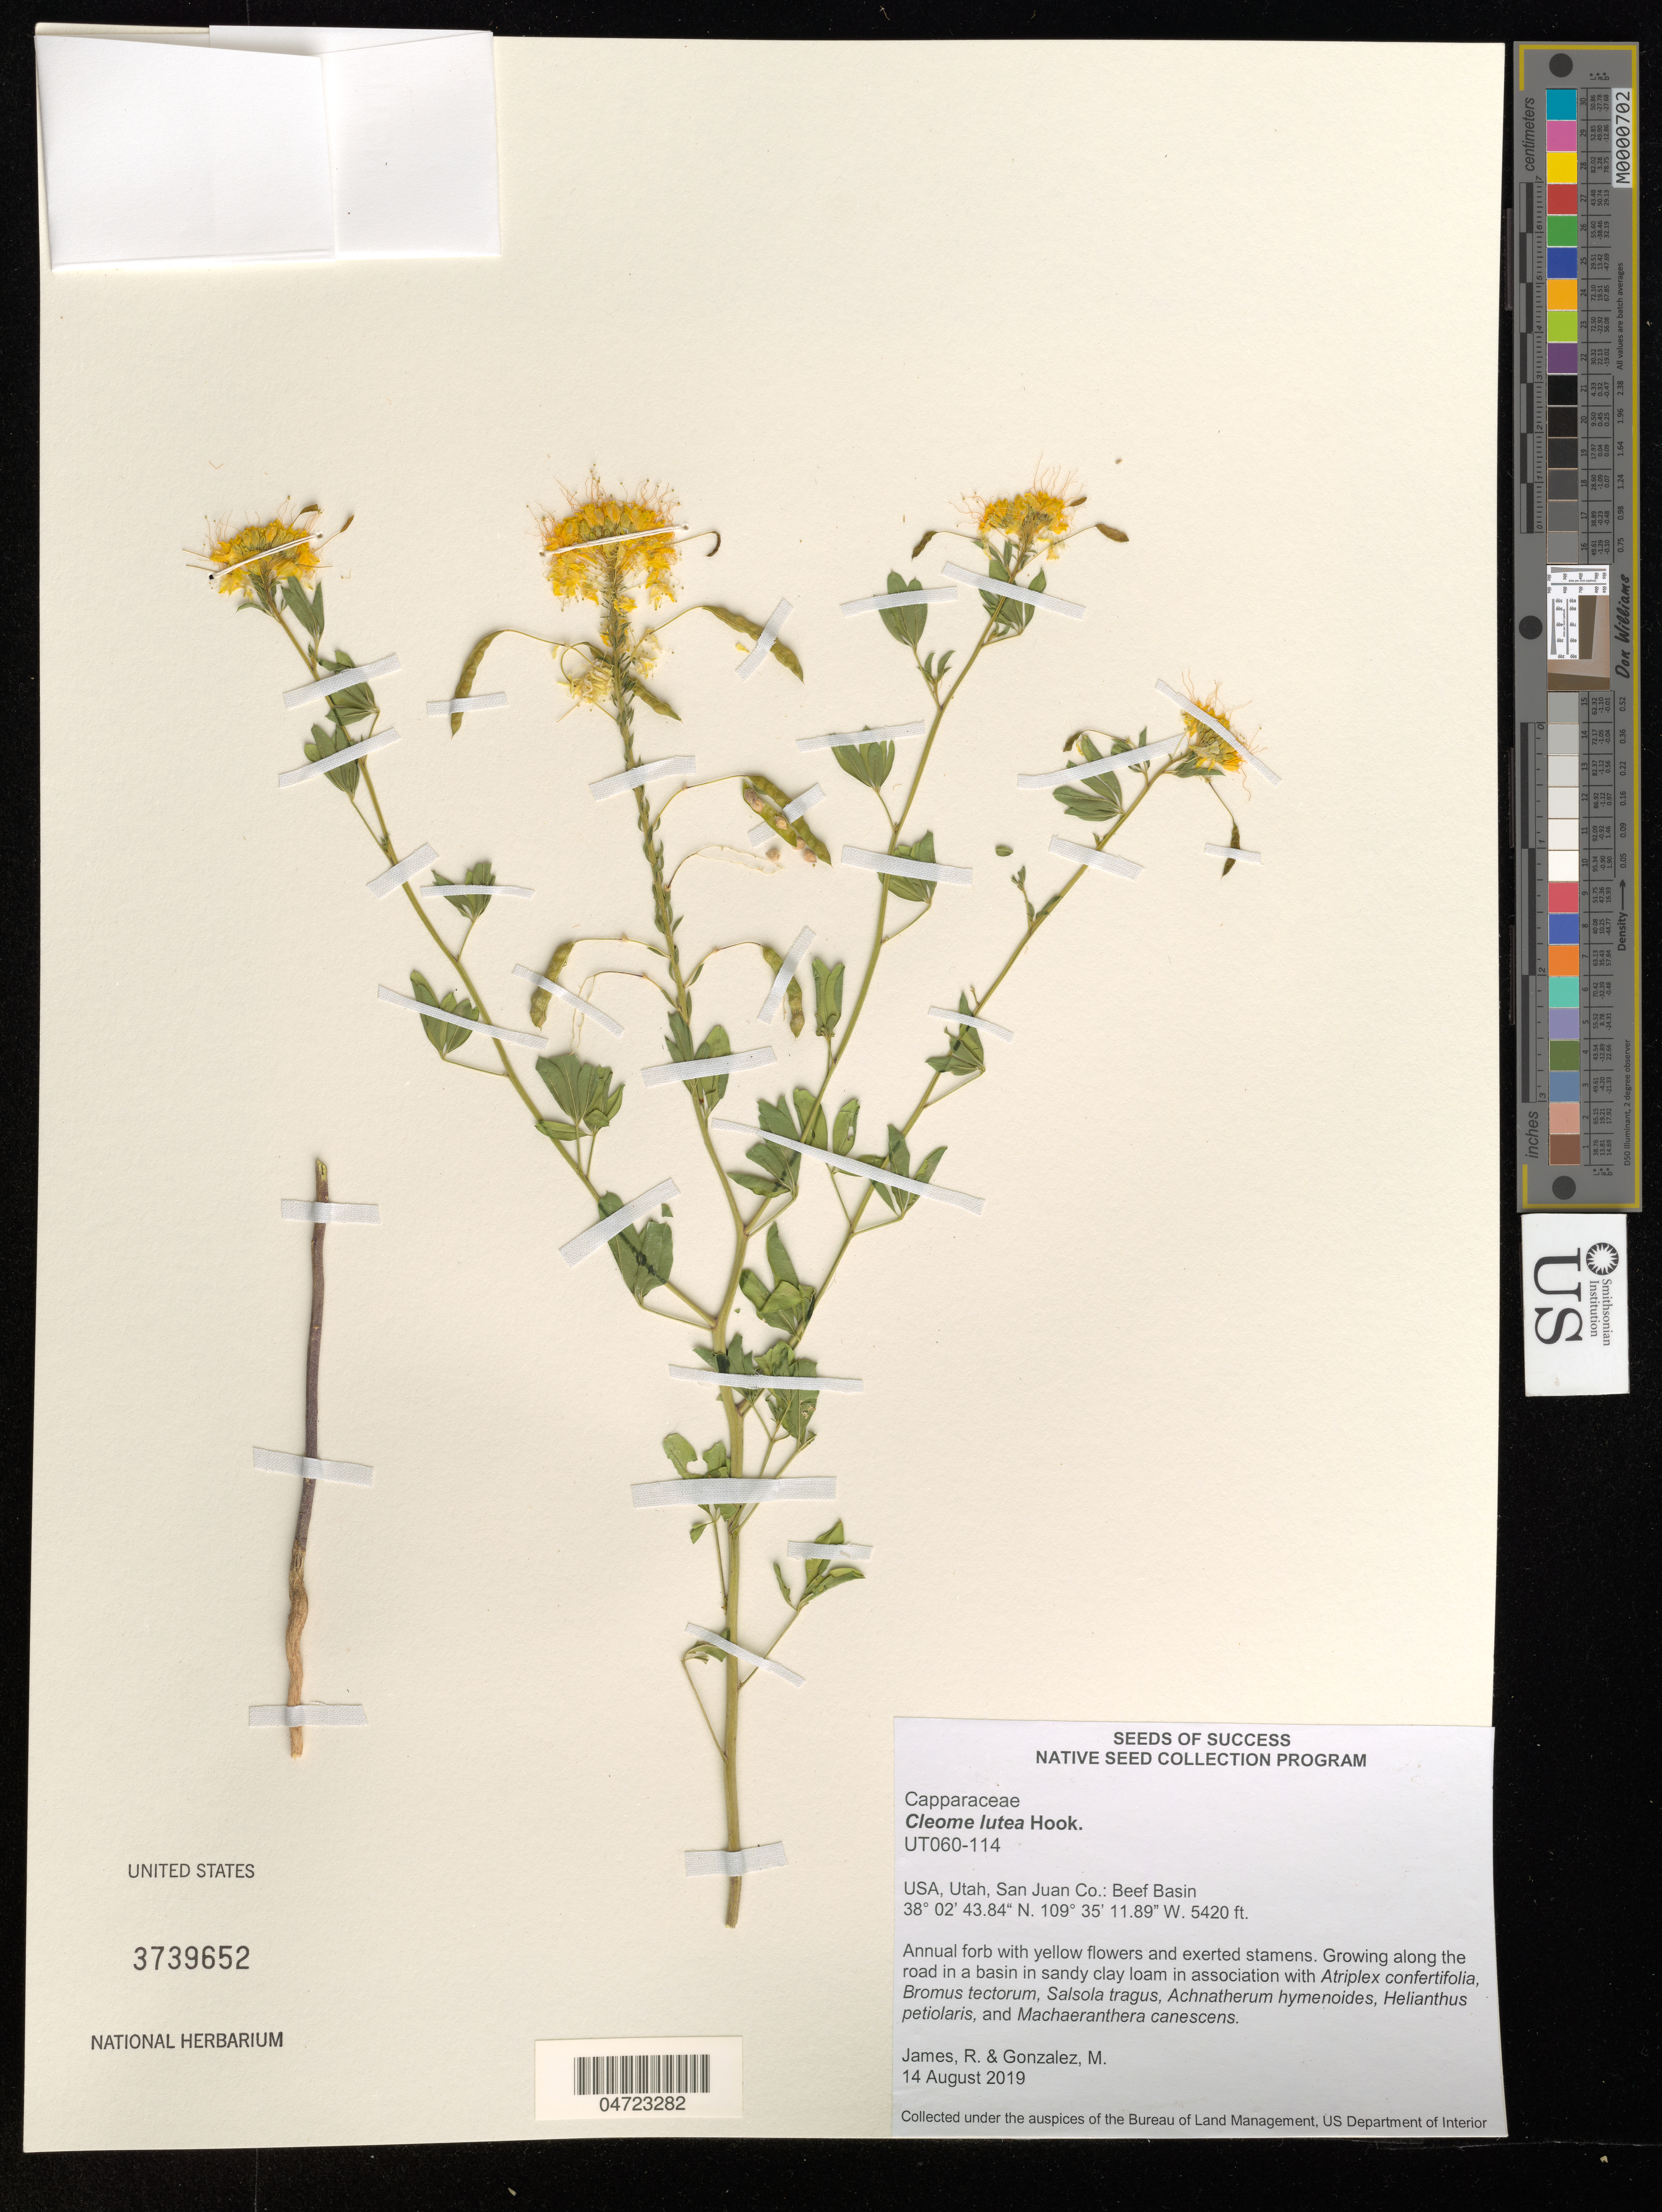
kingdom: Plantae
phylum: Tracheophyta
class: Magnoliopsida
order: Brassicales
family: Cleomaceae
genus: Cleomella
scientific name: Cleomella lutea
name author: (Hook.) Roalson & J.C. Hall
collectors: R. James & M. Gonzalez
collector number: UT060-114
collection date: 2019-08-14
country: United States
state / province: Utah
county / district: San Juan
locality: San Juan Co.: Beef Basin.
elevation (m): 1652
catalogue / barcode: US 3739652